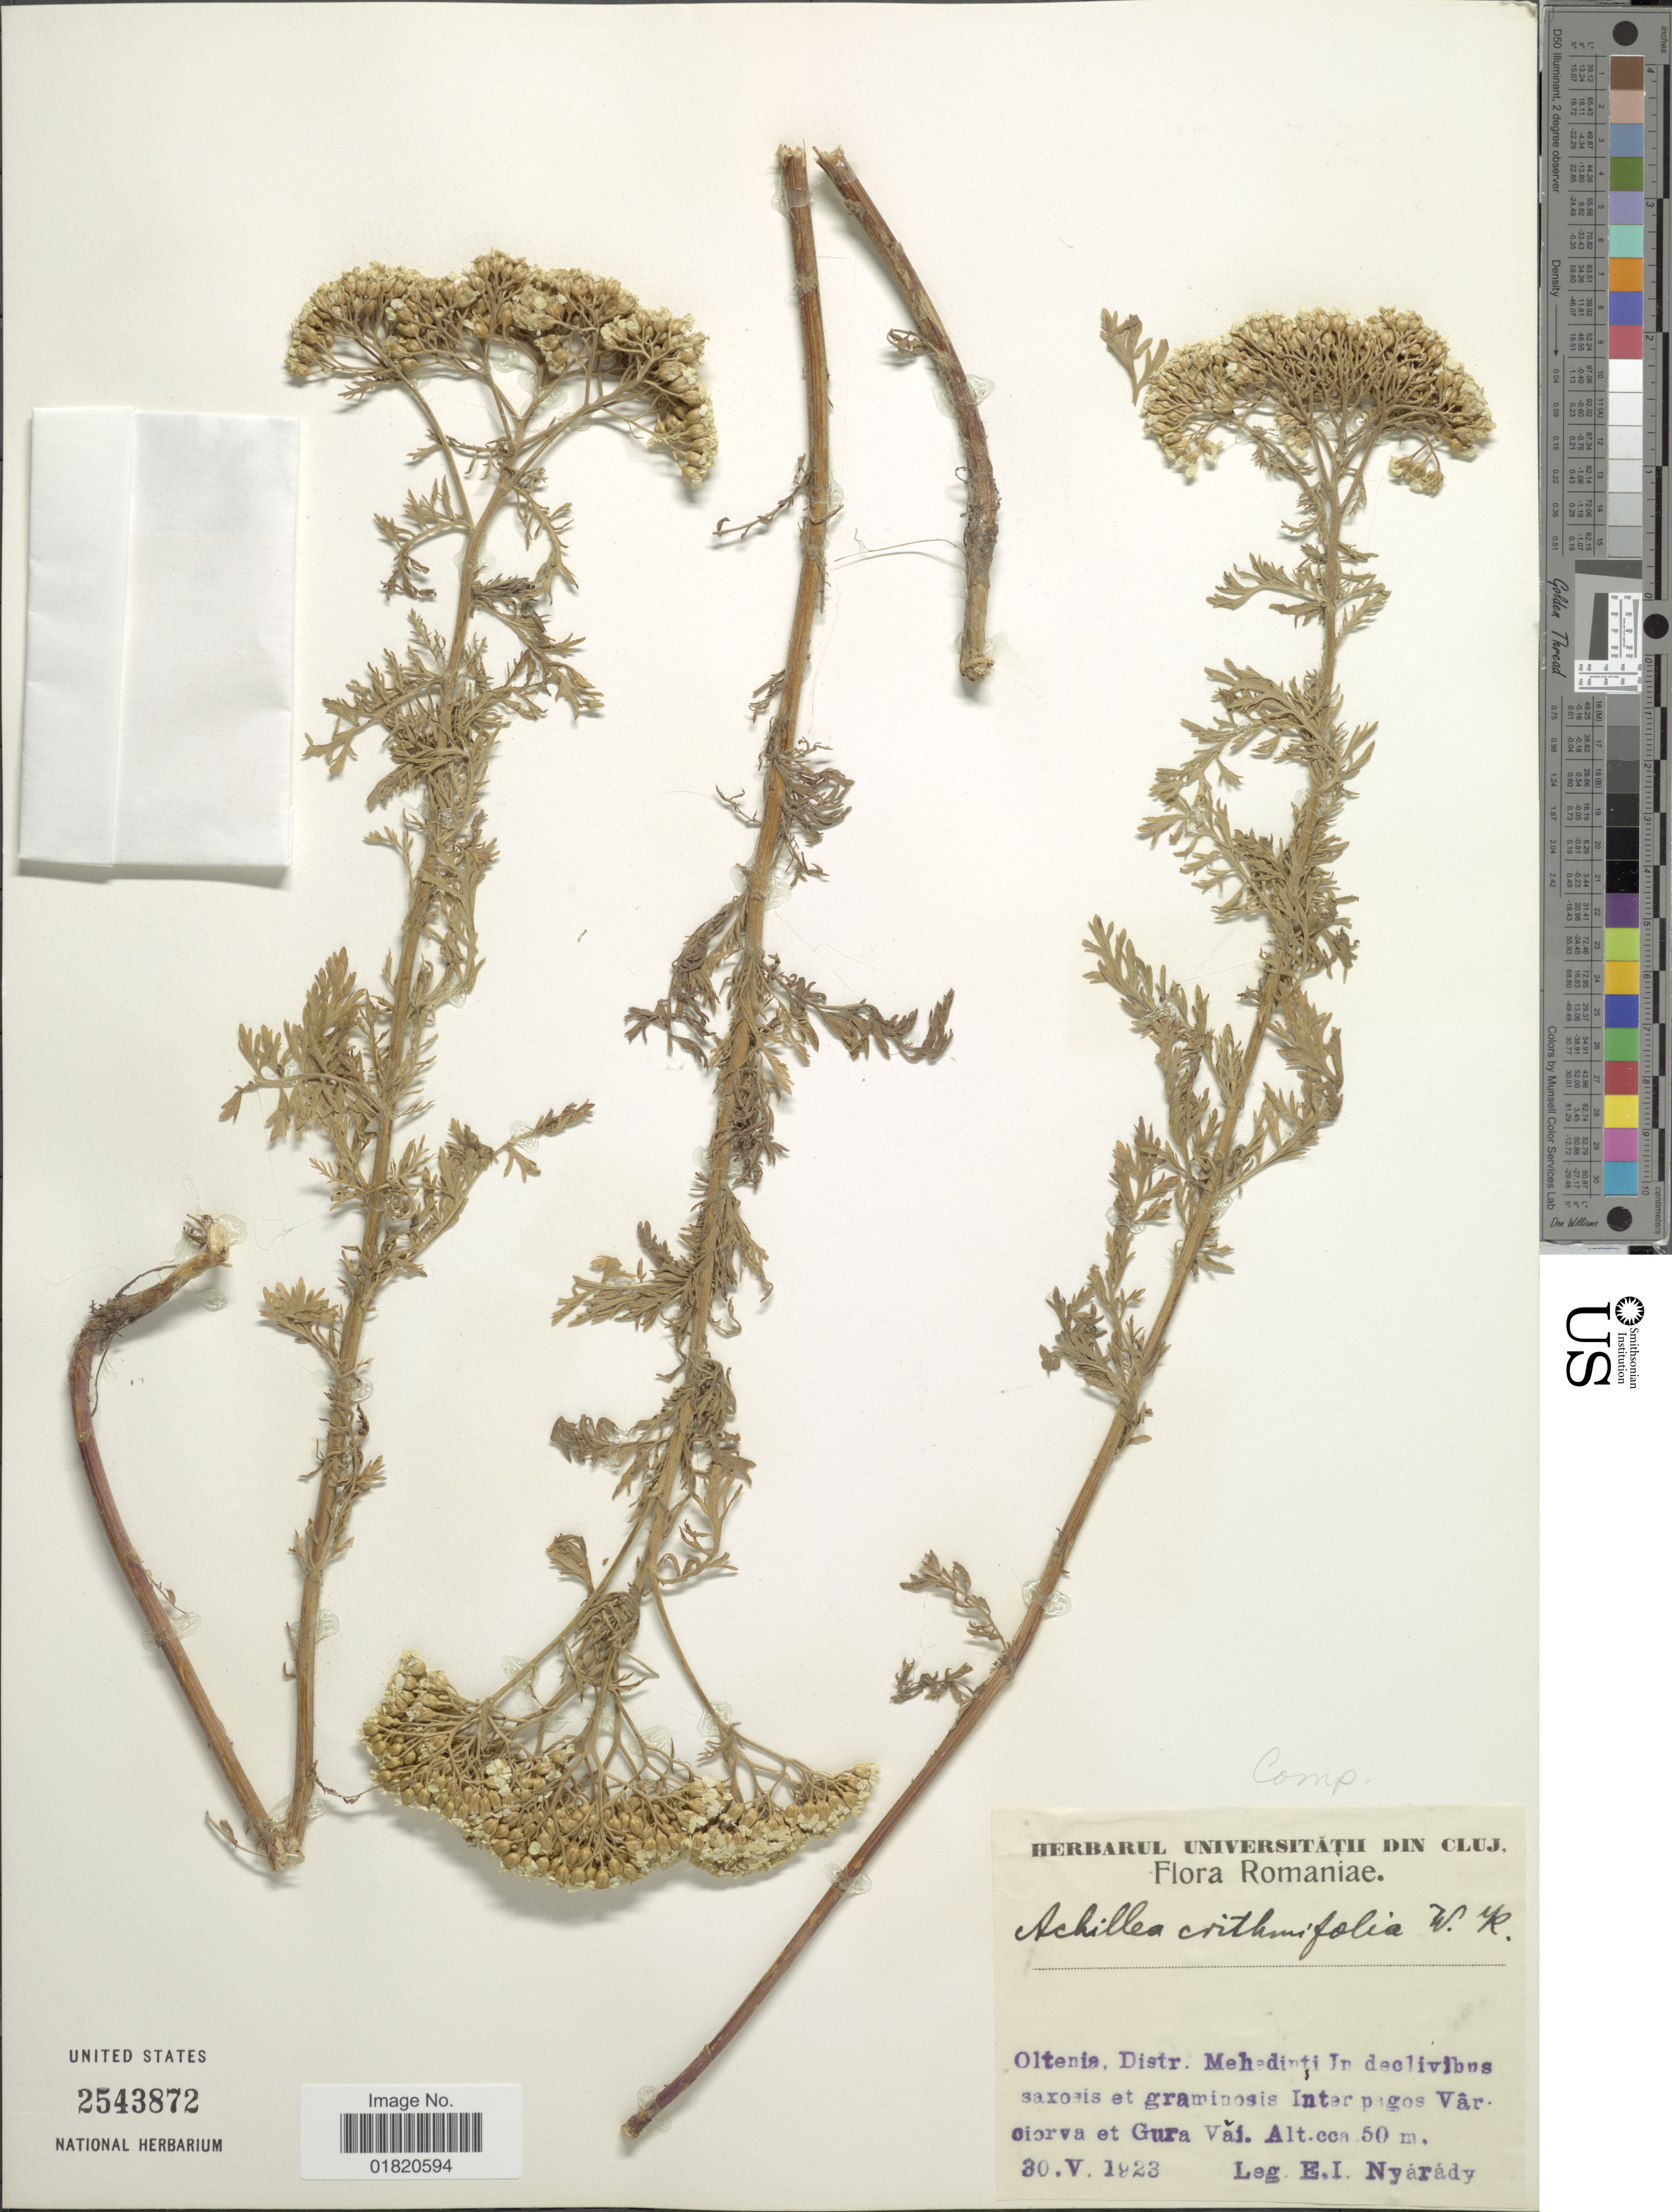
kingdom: Plantae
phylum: Tracheophyta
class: Magnoliopsida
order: Asterales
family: Asteraceae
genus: Achillea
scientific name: Achillea crithmifolia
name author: Waldst. & Kit.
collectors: E. Nyárády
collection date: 1923-05-30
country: Romania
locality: Oltenia. Distr. Mehedinti. In declivibus saxosis et graminosis Interpagos Vârciorva et Gura Val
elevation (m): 50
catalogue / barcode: US 2543872